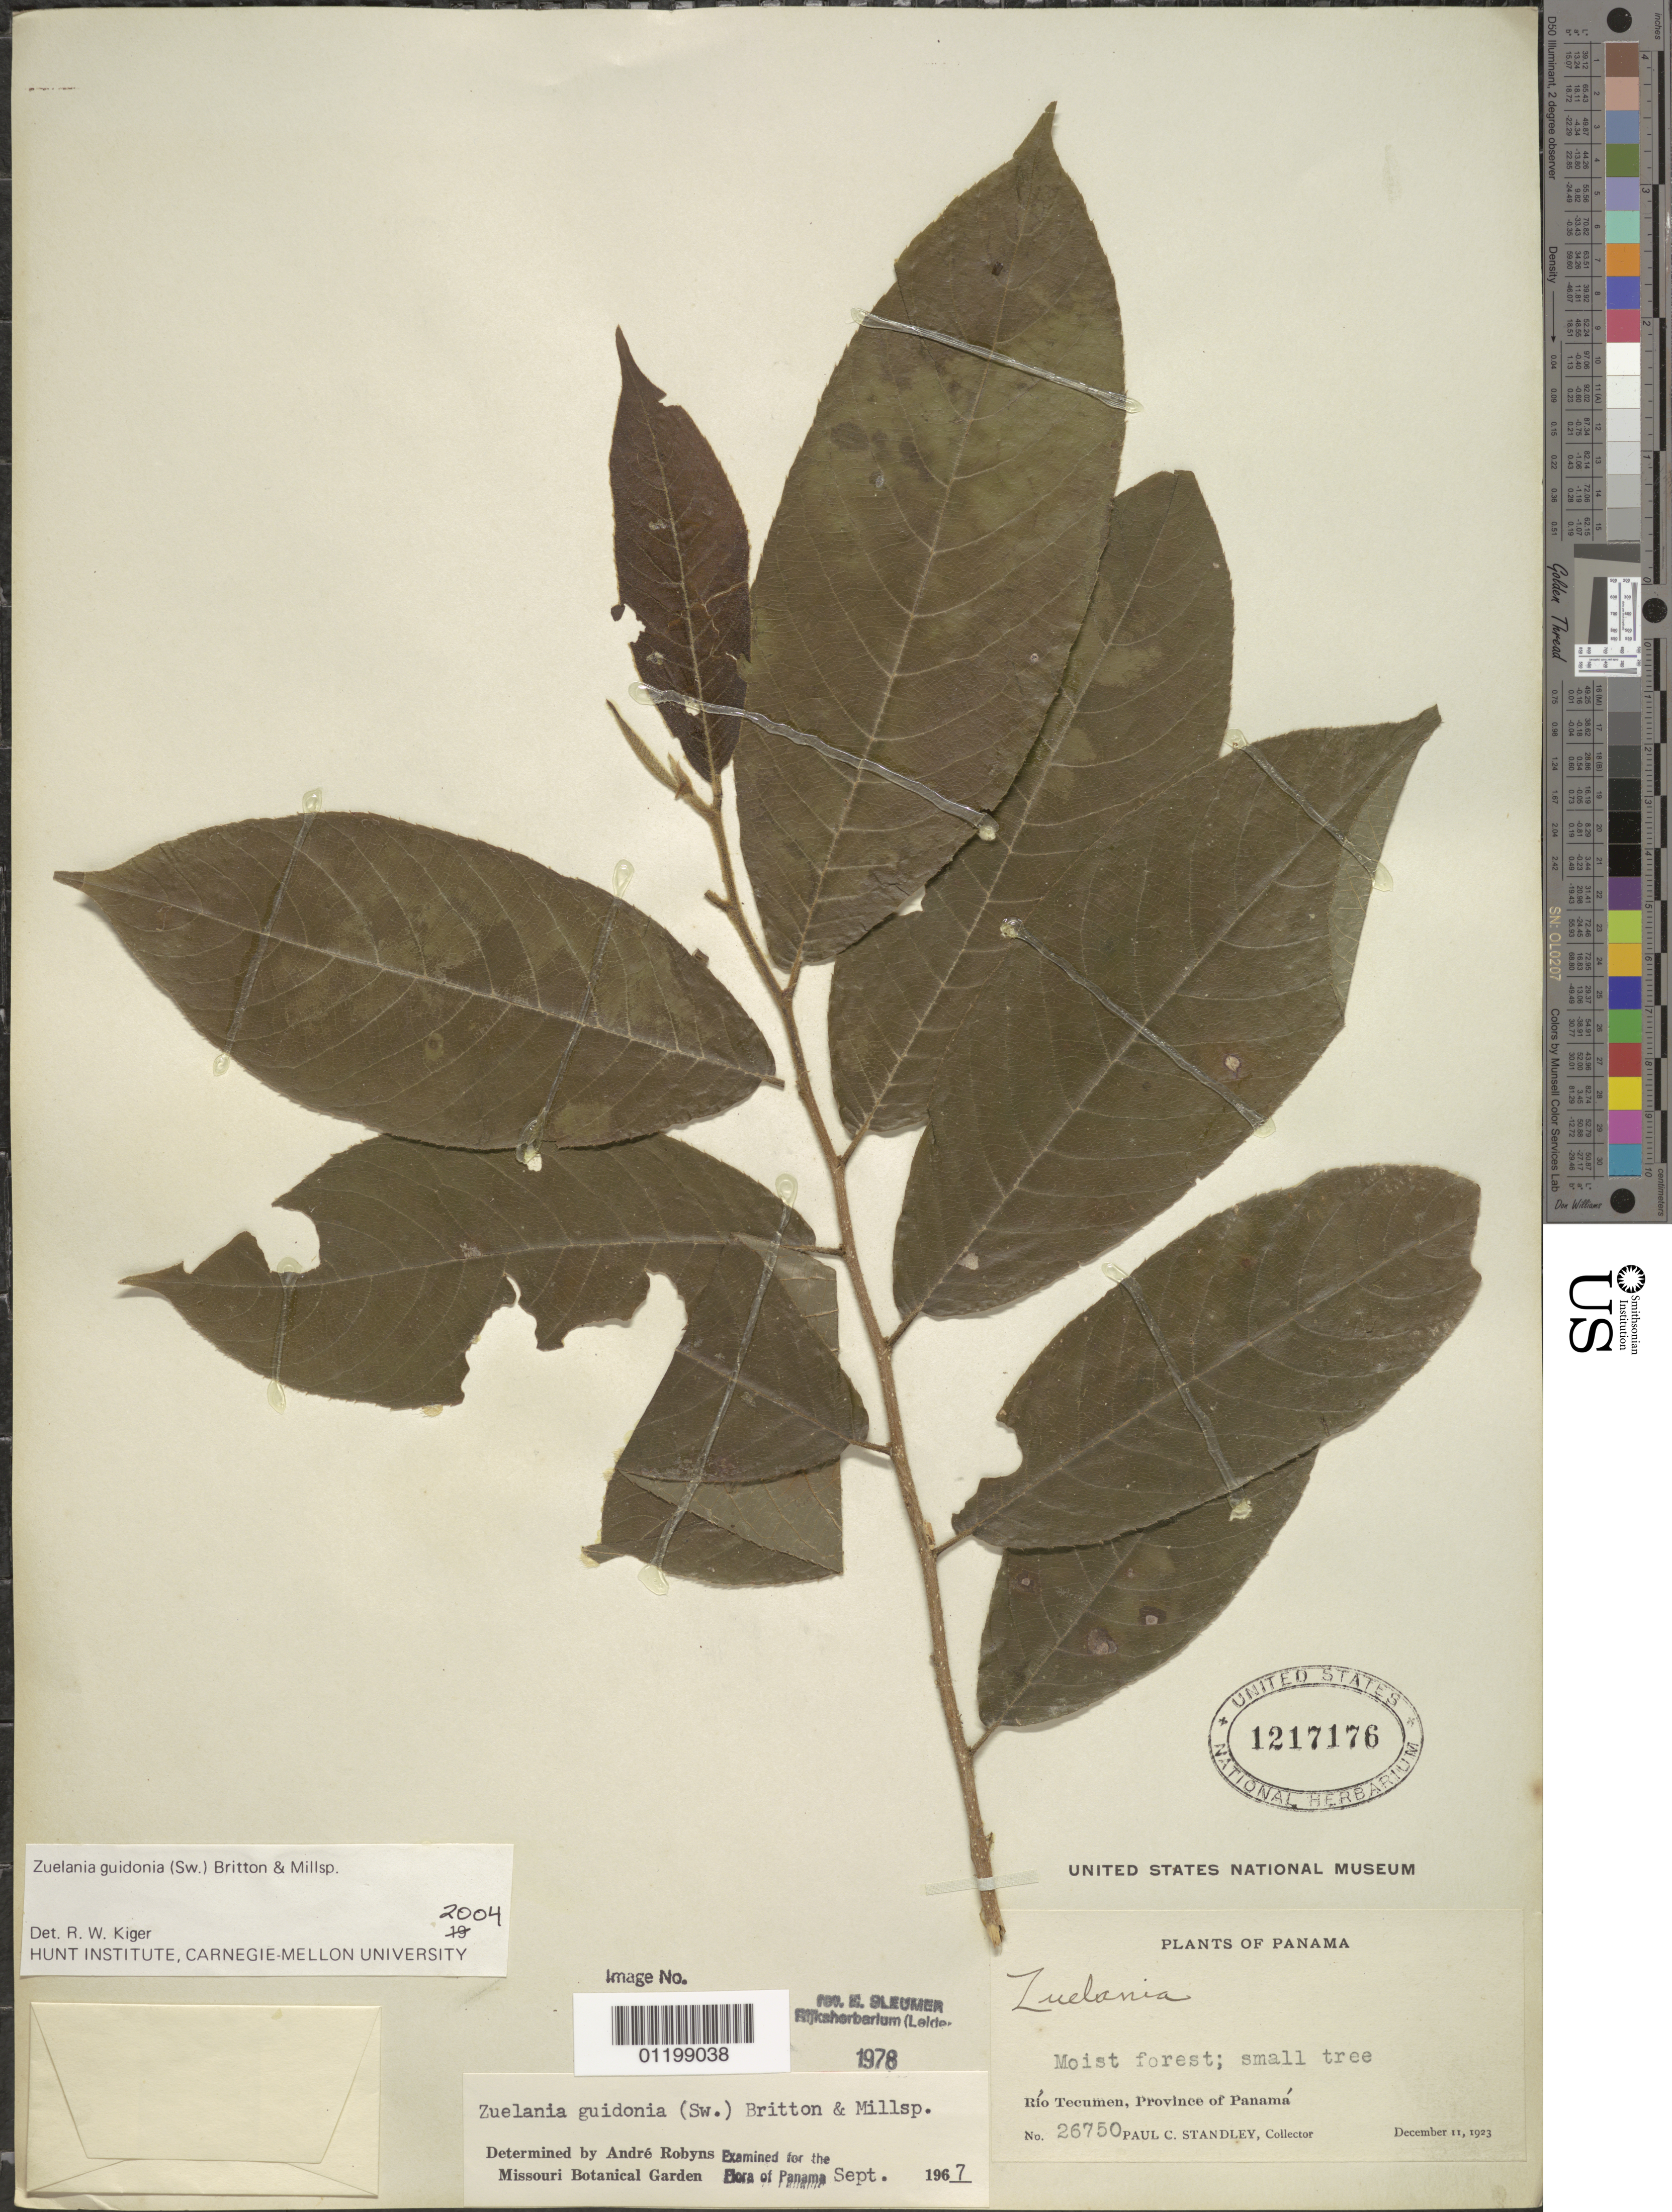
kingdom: Plantae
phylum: Tracheophyta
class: Magnoliopsida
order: Malpighiales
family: Salicaceae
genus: Casearia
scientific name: Casearia laetioides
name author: (A. Rich.) Warb.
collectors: P. C. Standley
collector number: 26750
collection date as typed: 11 Dec 1923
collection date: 1923-12-11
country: Panama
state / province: Panamá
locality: Rio Tecumen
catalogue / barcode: US 1217176